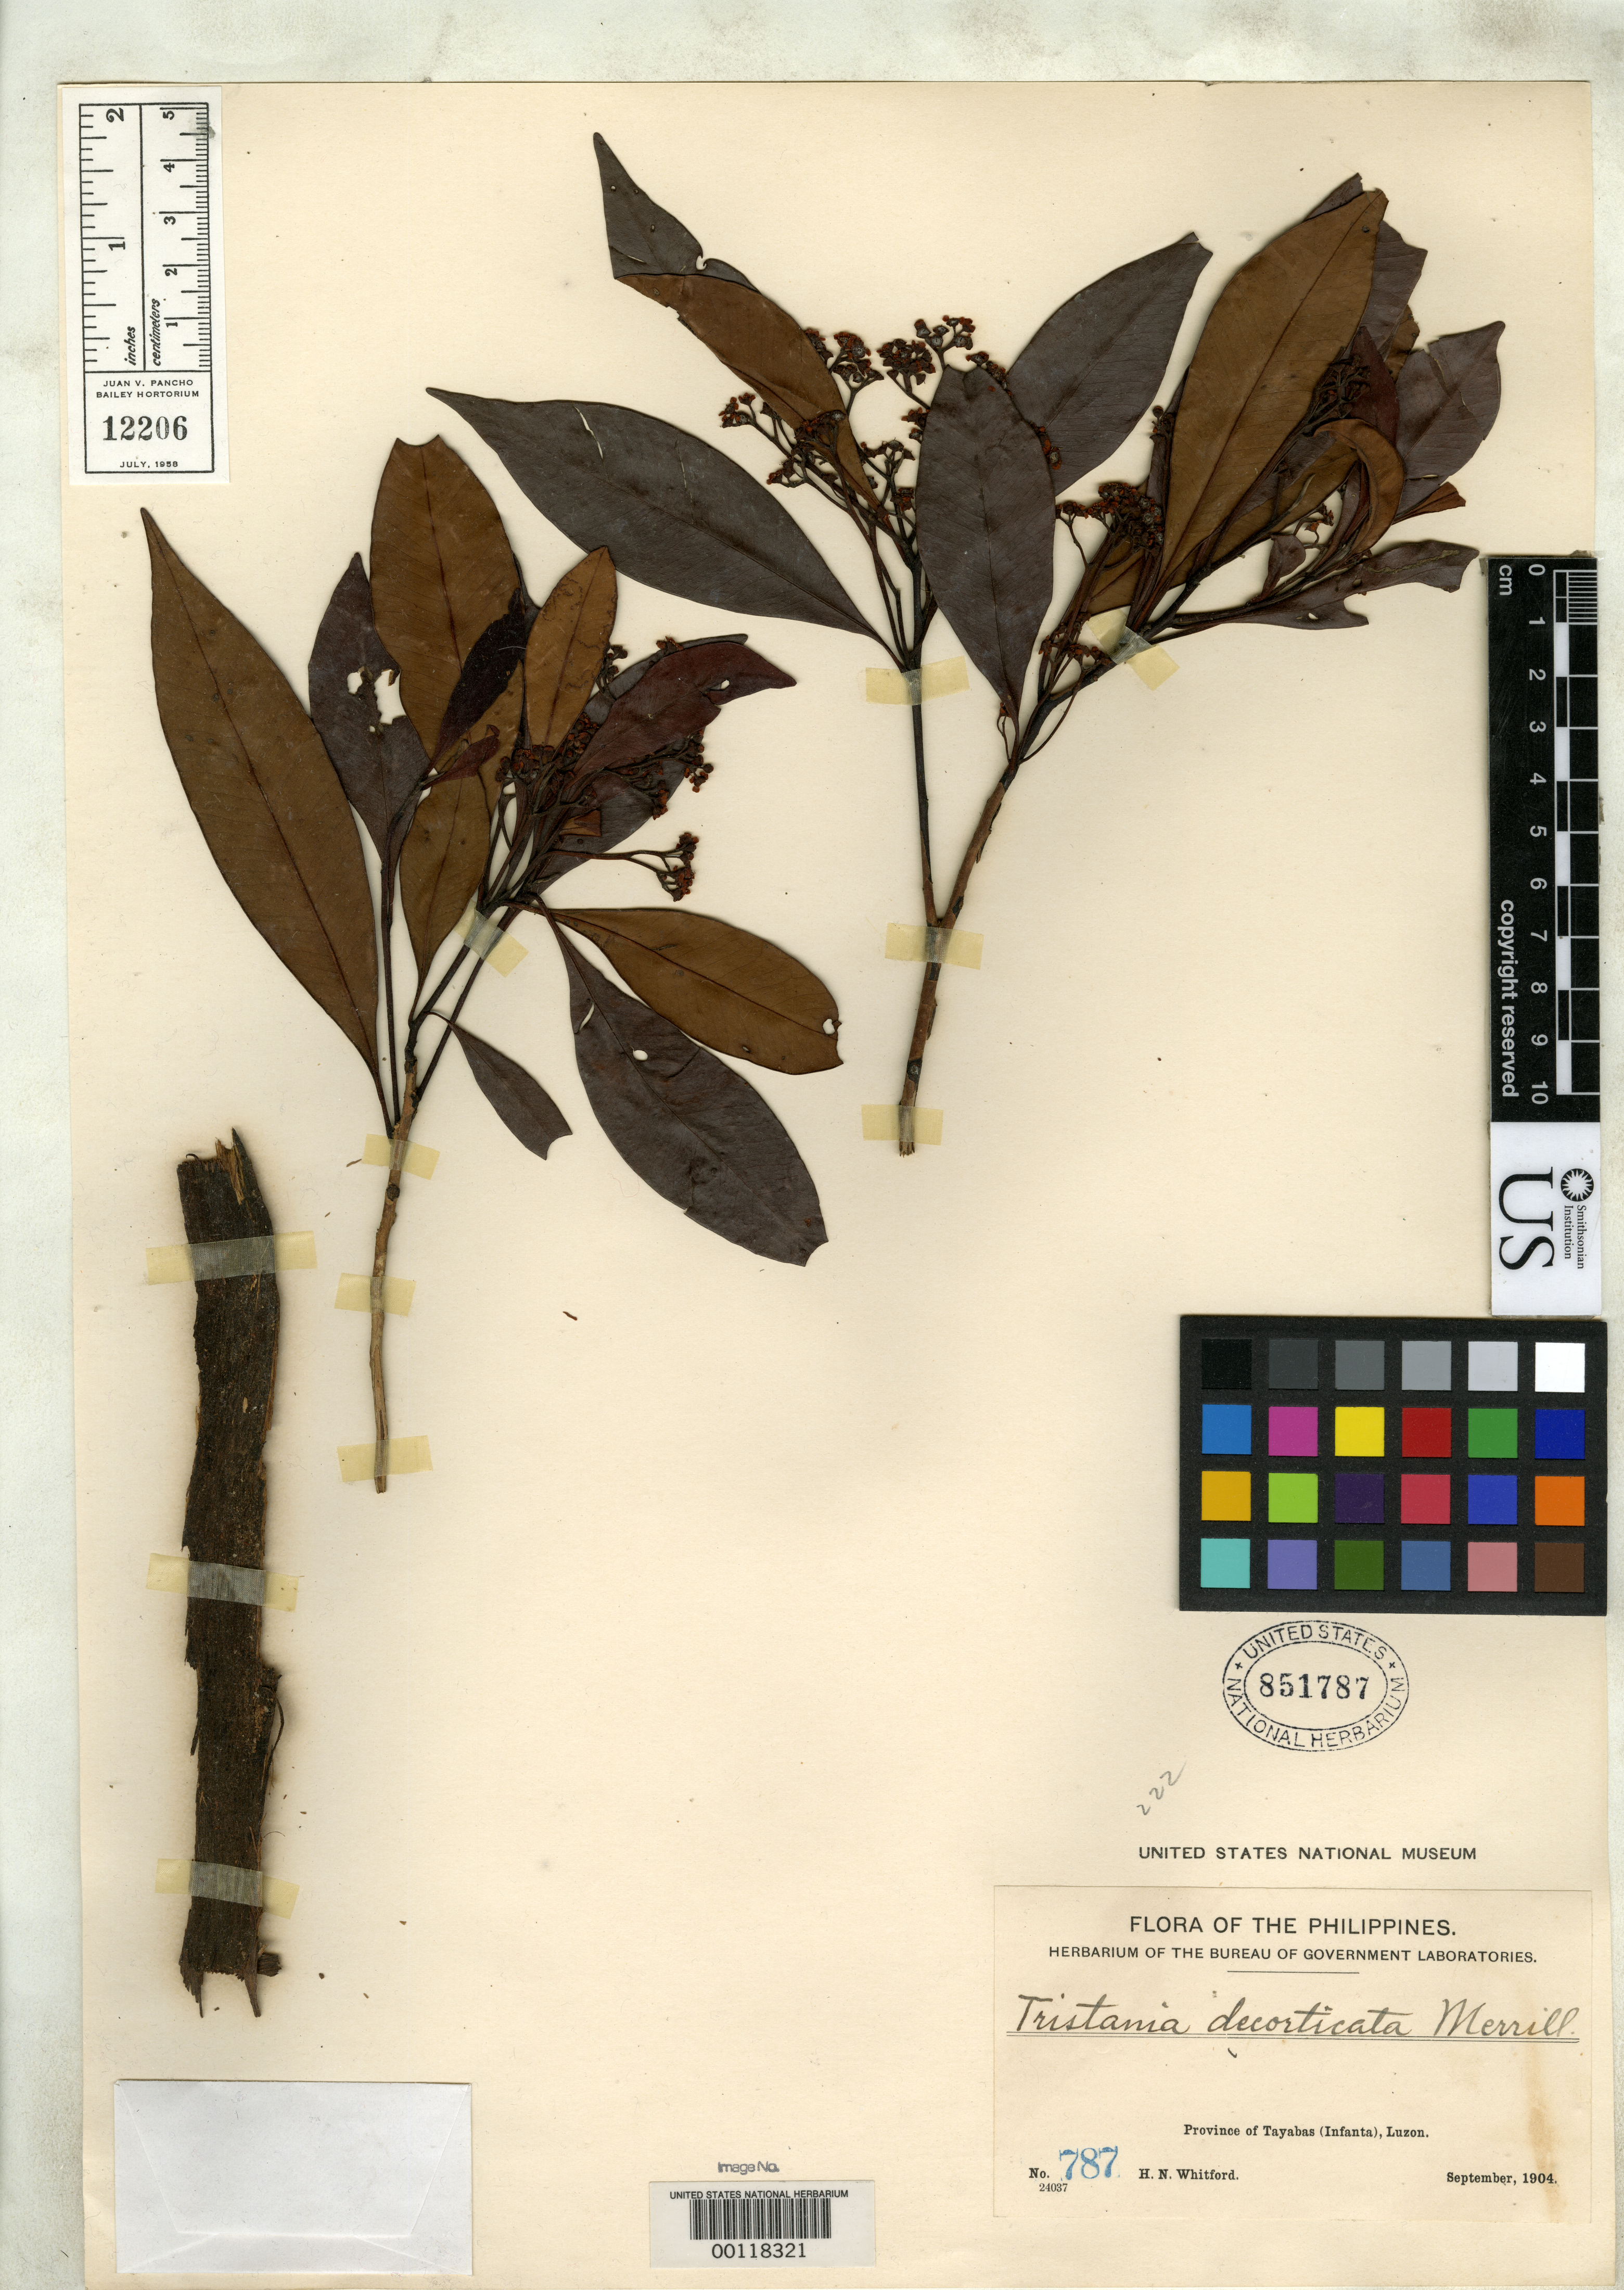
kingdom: Plantae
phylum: Tracheophyta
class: Magnoliopsida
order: Myrtales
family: Myrtaceae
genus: Tristania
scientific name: Tristania decorticata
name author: Merr.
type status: Isotype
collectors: H. N. Whitford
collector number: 787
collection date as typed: Sep 1904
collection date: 1904-09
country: Philippines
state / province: Calabarzon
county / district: Quezon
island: Luzon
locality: Tinauan River.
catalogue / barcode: US 851787